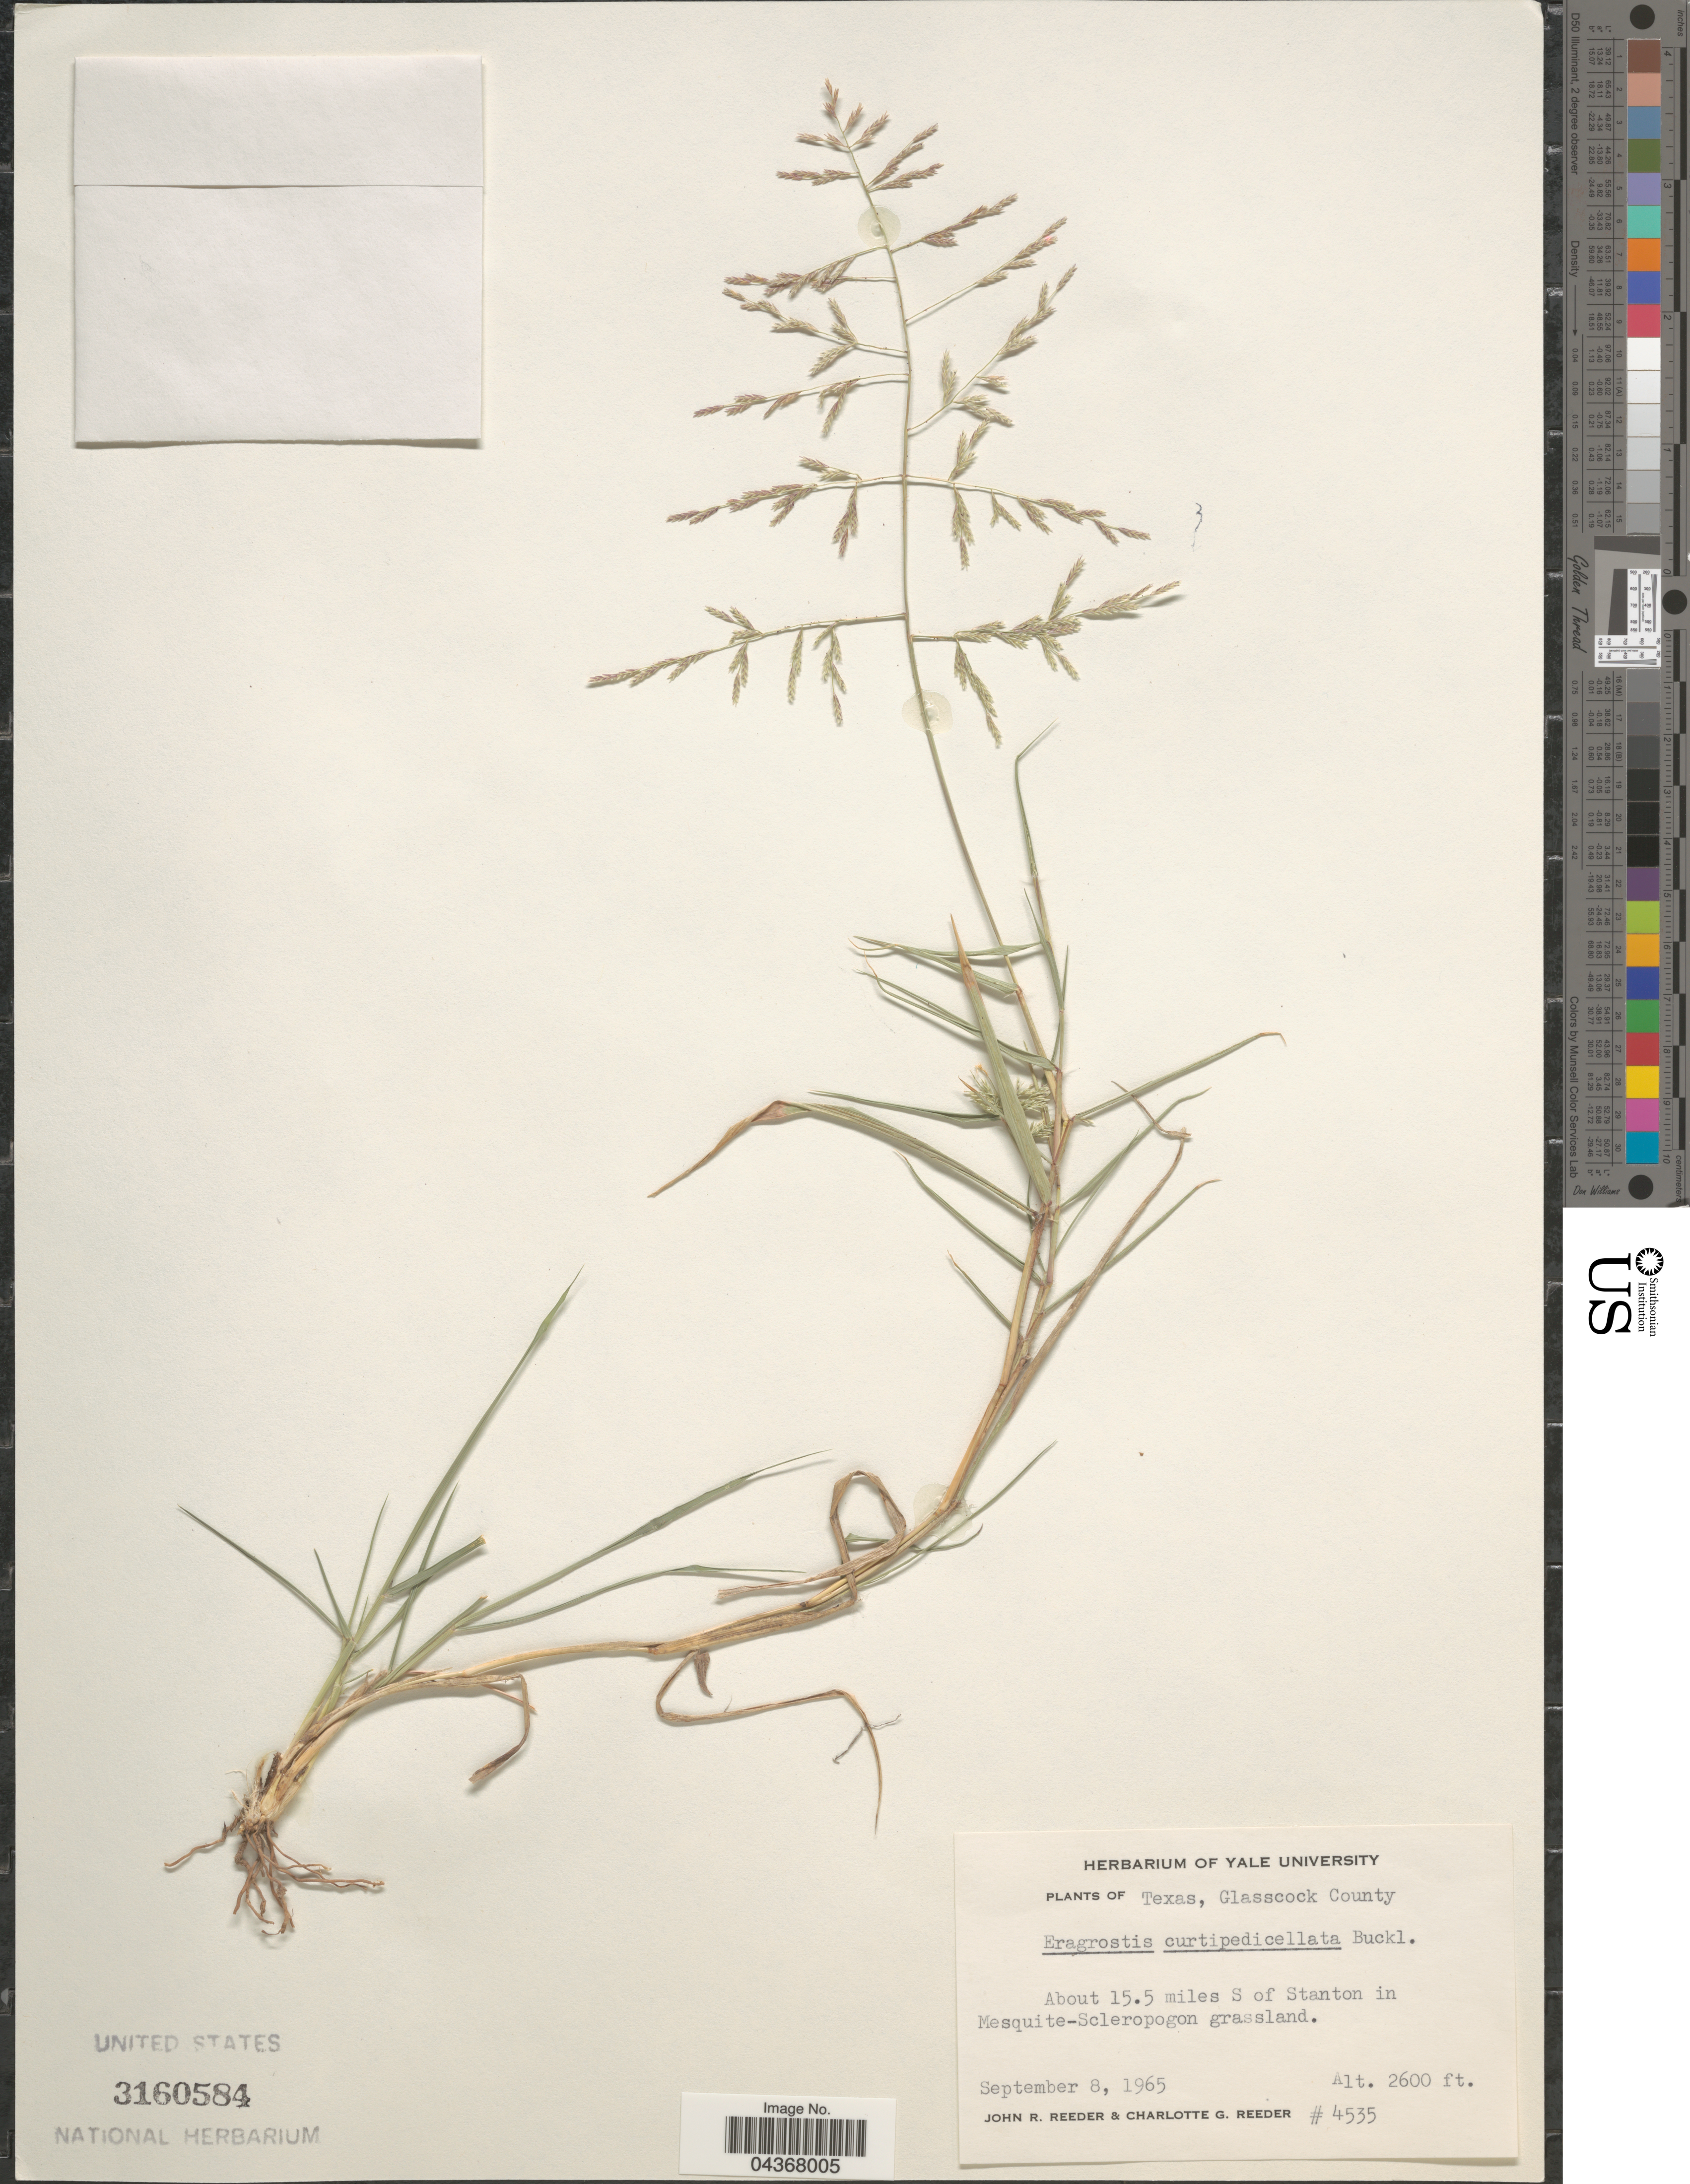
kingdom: Plantae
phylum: Tracheophyta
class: Liliopsida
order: Poales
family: Poaceae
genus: Eragrostis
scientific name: Eragrostis curtipedicellata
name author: Buckley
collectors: J. R. Reeder & C. G. Reeder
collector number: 4535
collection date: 1965-09-08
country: United States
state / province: Texas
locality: Glasscock County. About 15.5 miles S of Stanton in Mesquite-Scleropogon grassland.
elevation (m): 792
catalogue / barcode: US 3160584